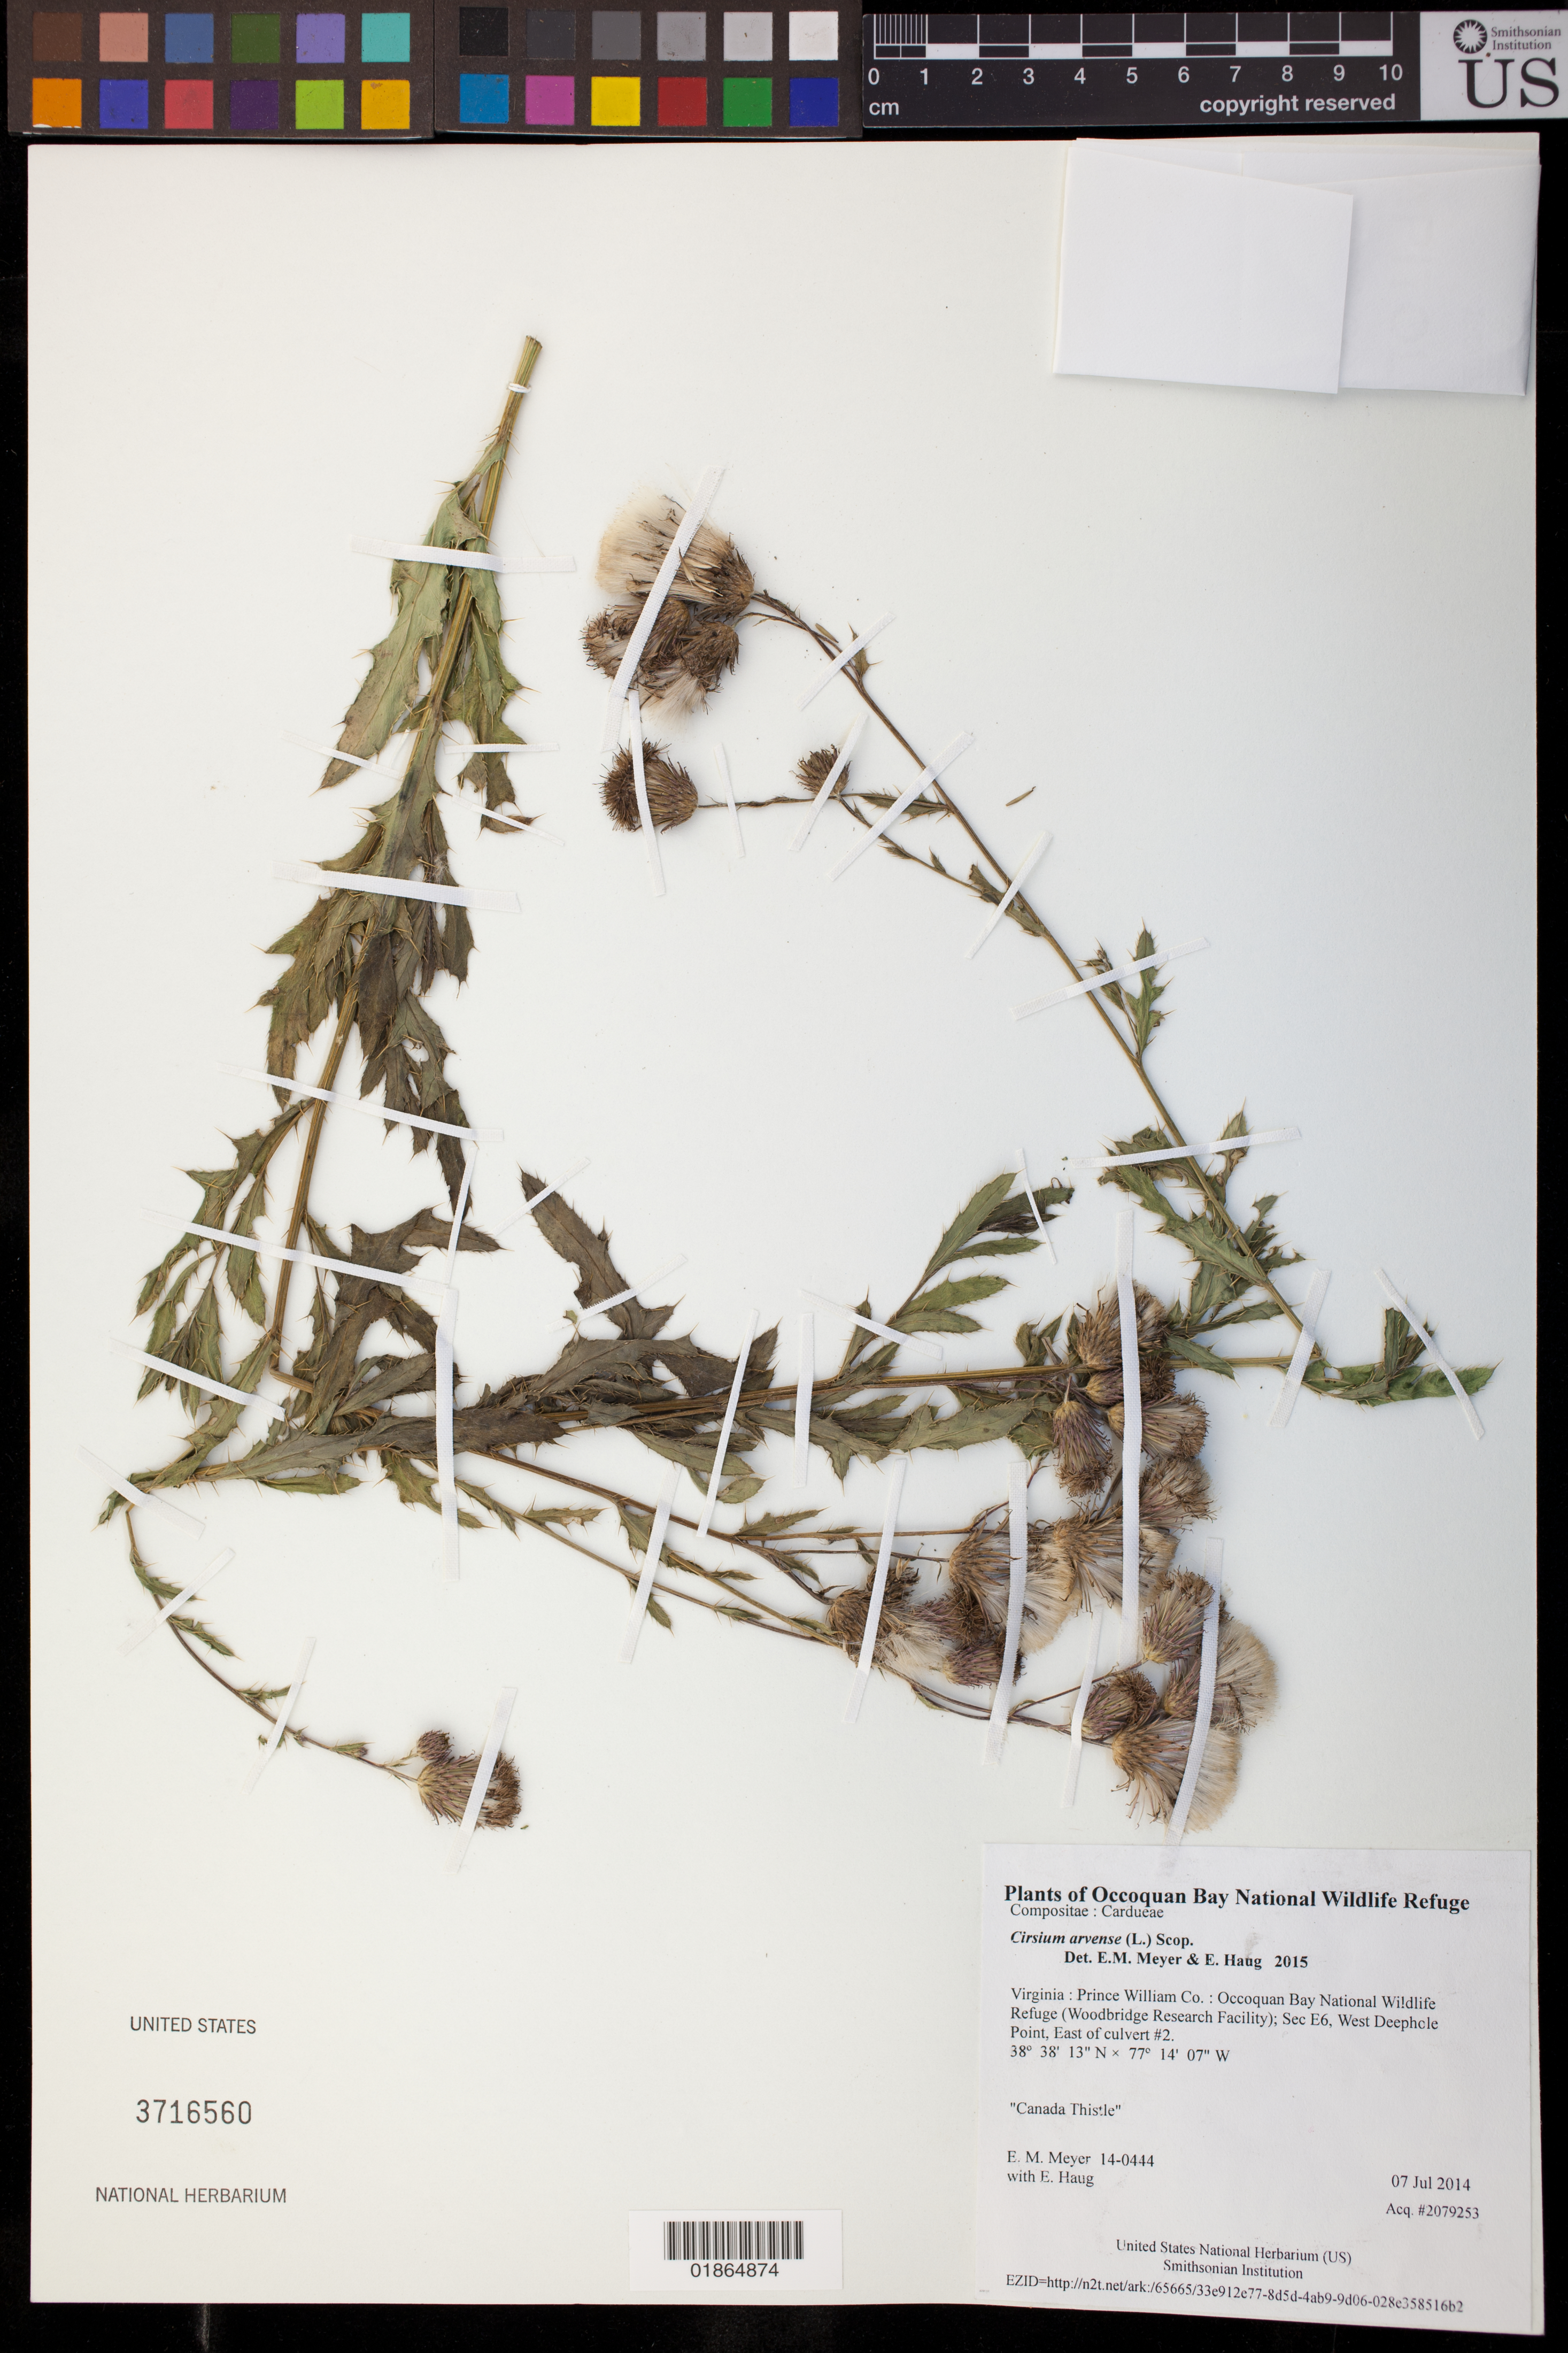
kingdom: Plantae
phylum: Tracheophyta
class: Magnoliopsida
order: Asterales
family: Asteraceae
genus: Cirsium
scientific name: Cirsium arvense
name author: (L.) Scop.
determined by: Meyer, E. M.; Haug, E.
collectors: E. M. Meyer & E. Haug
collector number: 14-0444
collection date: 2014-07-07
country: United States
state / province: Virginia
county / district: Prince William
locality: Occoquan Bay National Wildlife Refuge (Woodbridge Research Facility); Sec E6, West Deephole Point, East of culvert #2.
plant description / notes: Canada Thistle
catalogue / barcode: US 3716560